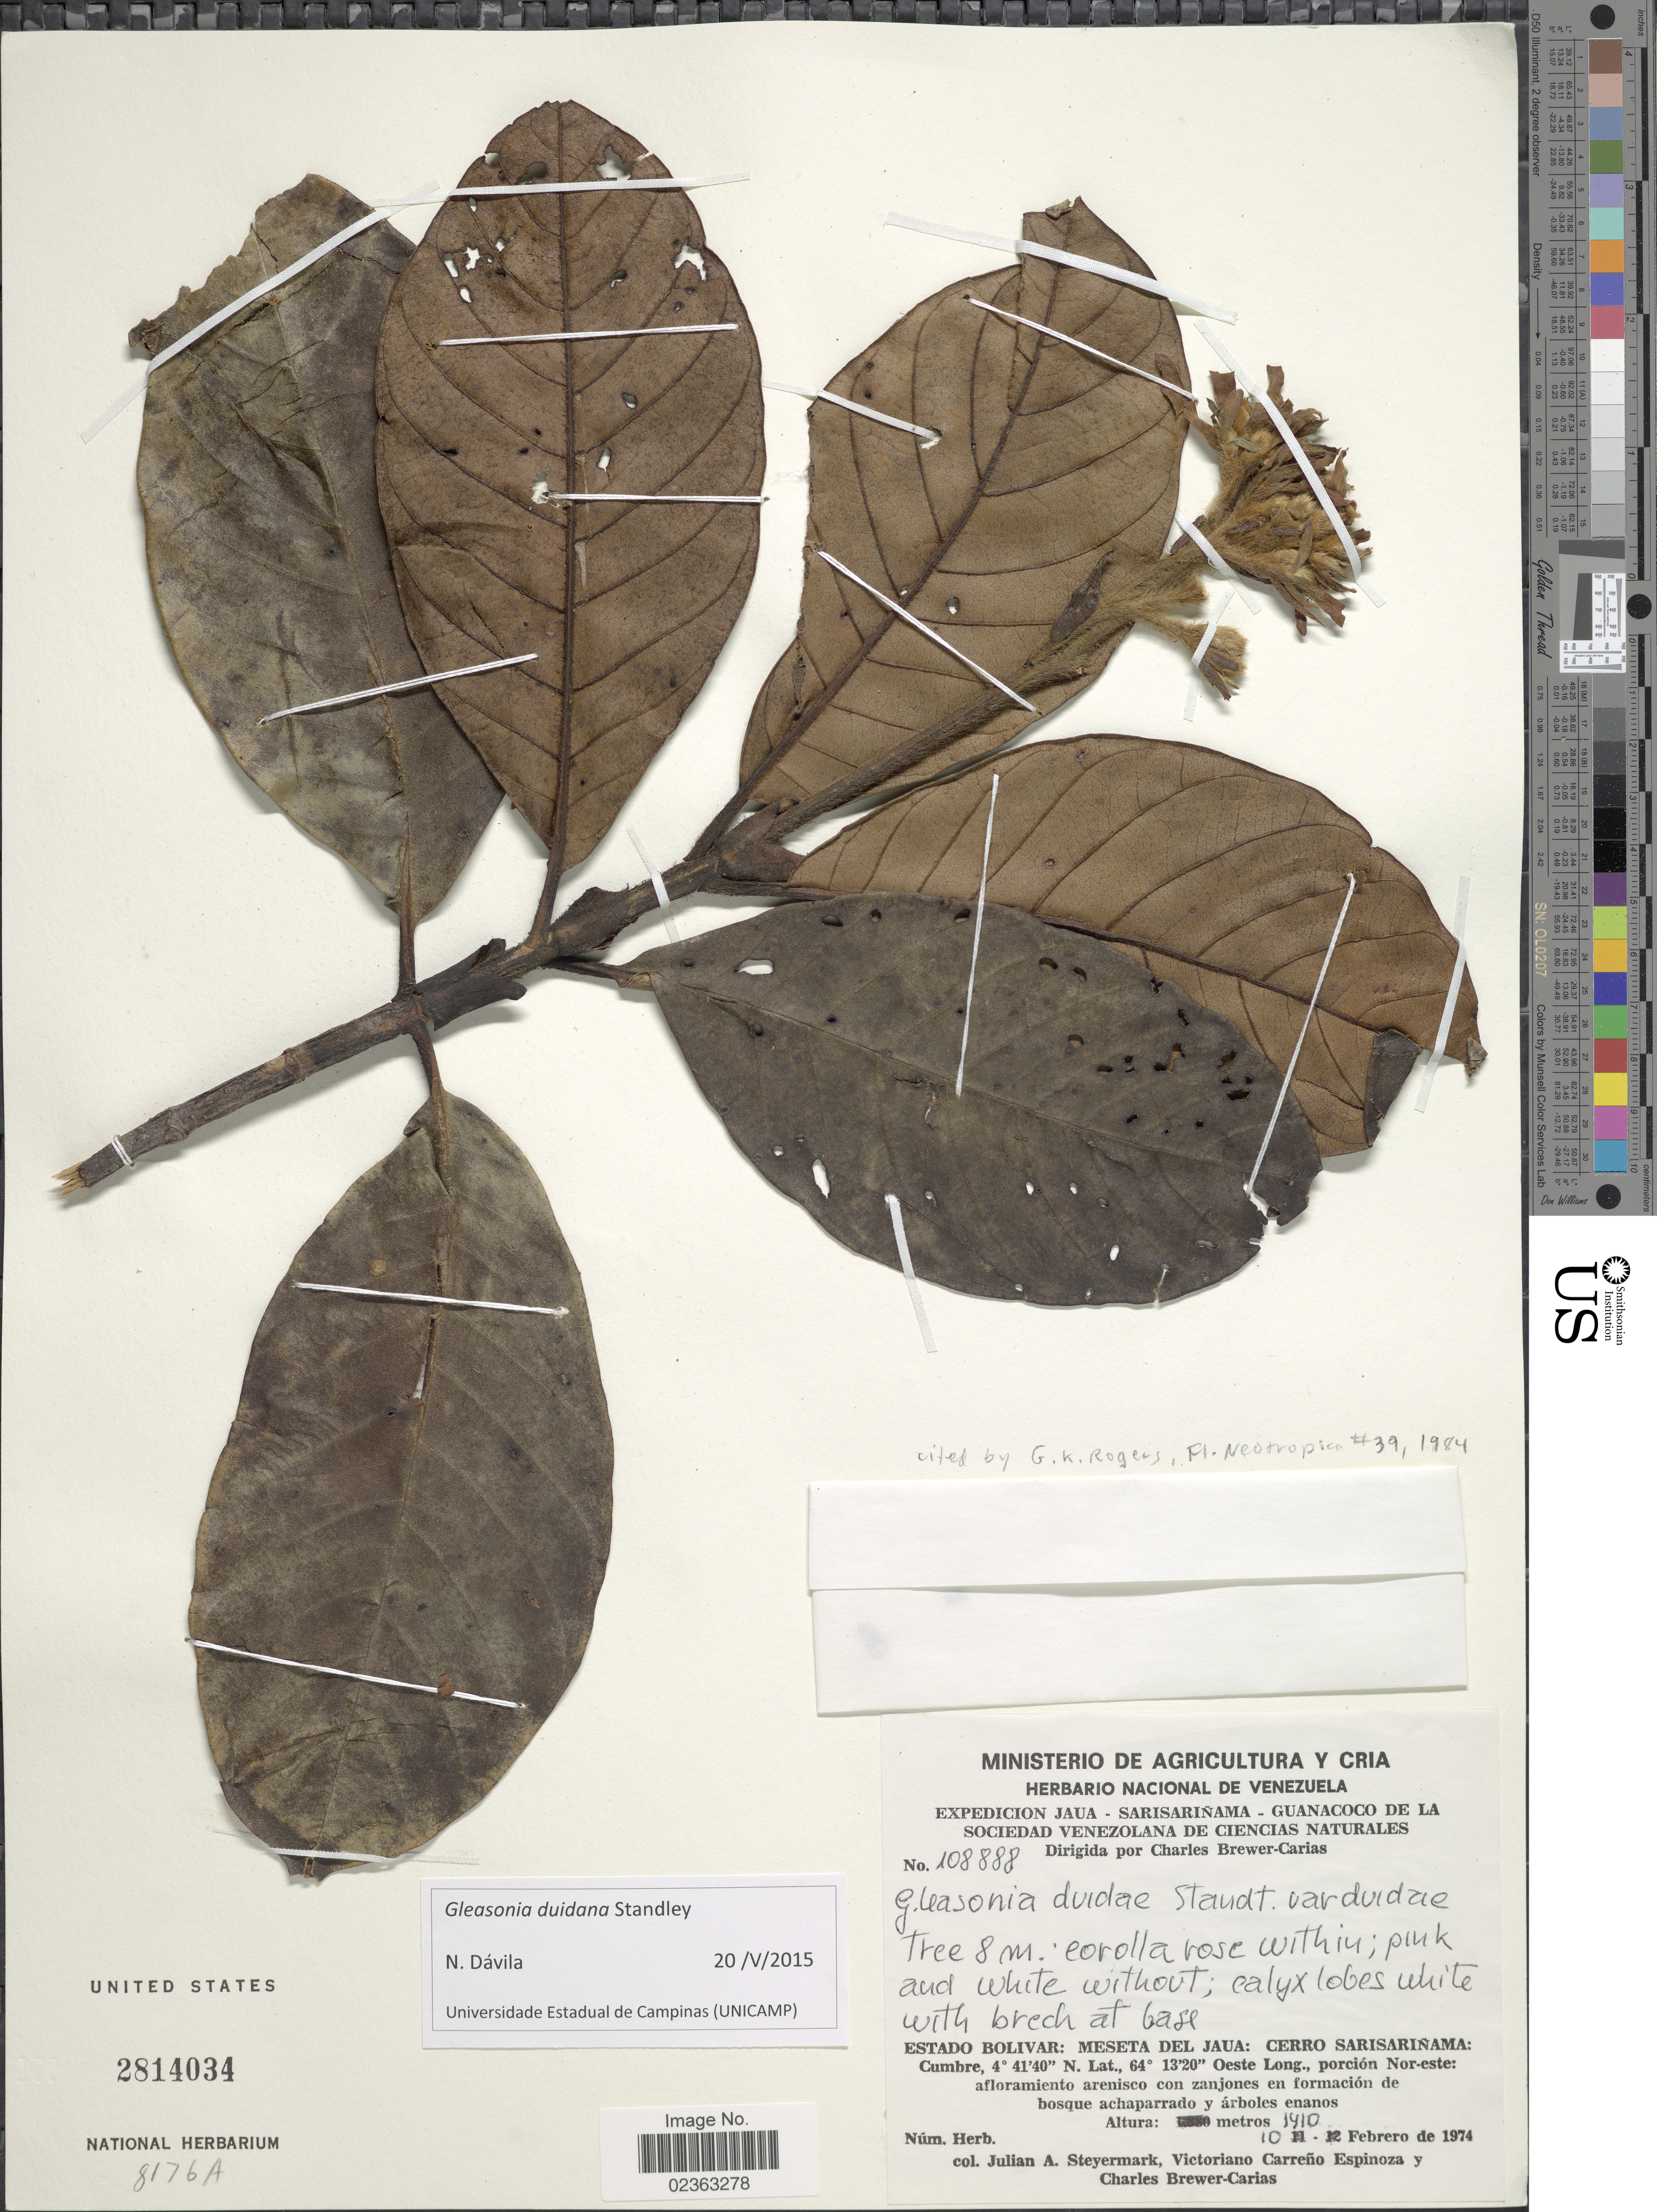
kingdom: Plantae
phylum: Tracheophyta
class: Magnoliopsida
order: Gentianales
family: Rubiaceae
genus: Gleasonia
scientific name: Gleasonia duidana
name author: Standl.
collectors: J. Steyermark, V. Carreño E. & C. Brewer-Carias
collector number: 108888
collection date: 1974-02-10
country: Venezuela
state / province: Bolivar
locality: Meseta del Jaua: Cerro Sarisarinama: Cumbre, porcion Nor-este: afloramiento arenisco con zanjones en formacion de bosque achaparrado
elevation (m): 1410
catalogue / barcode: US 2814034